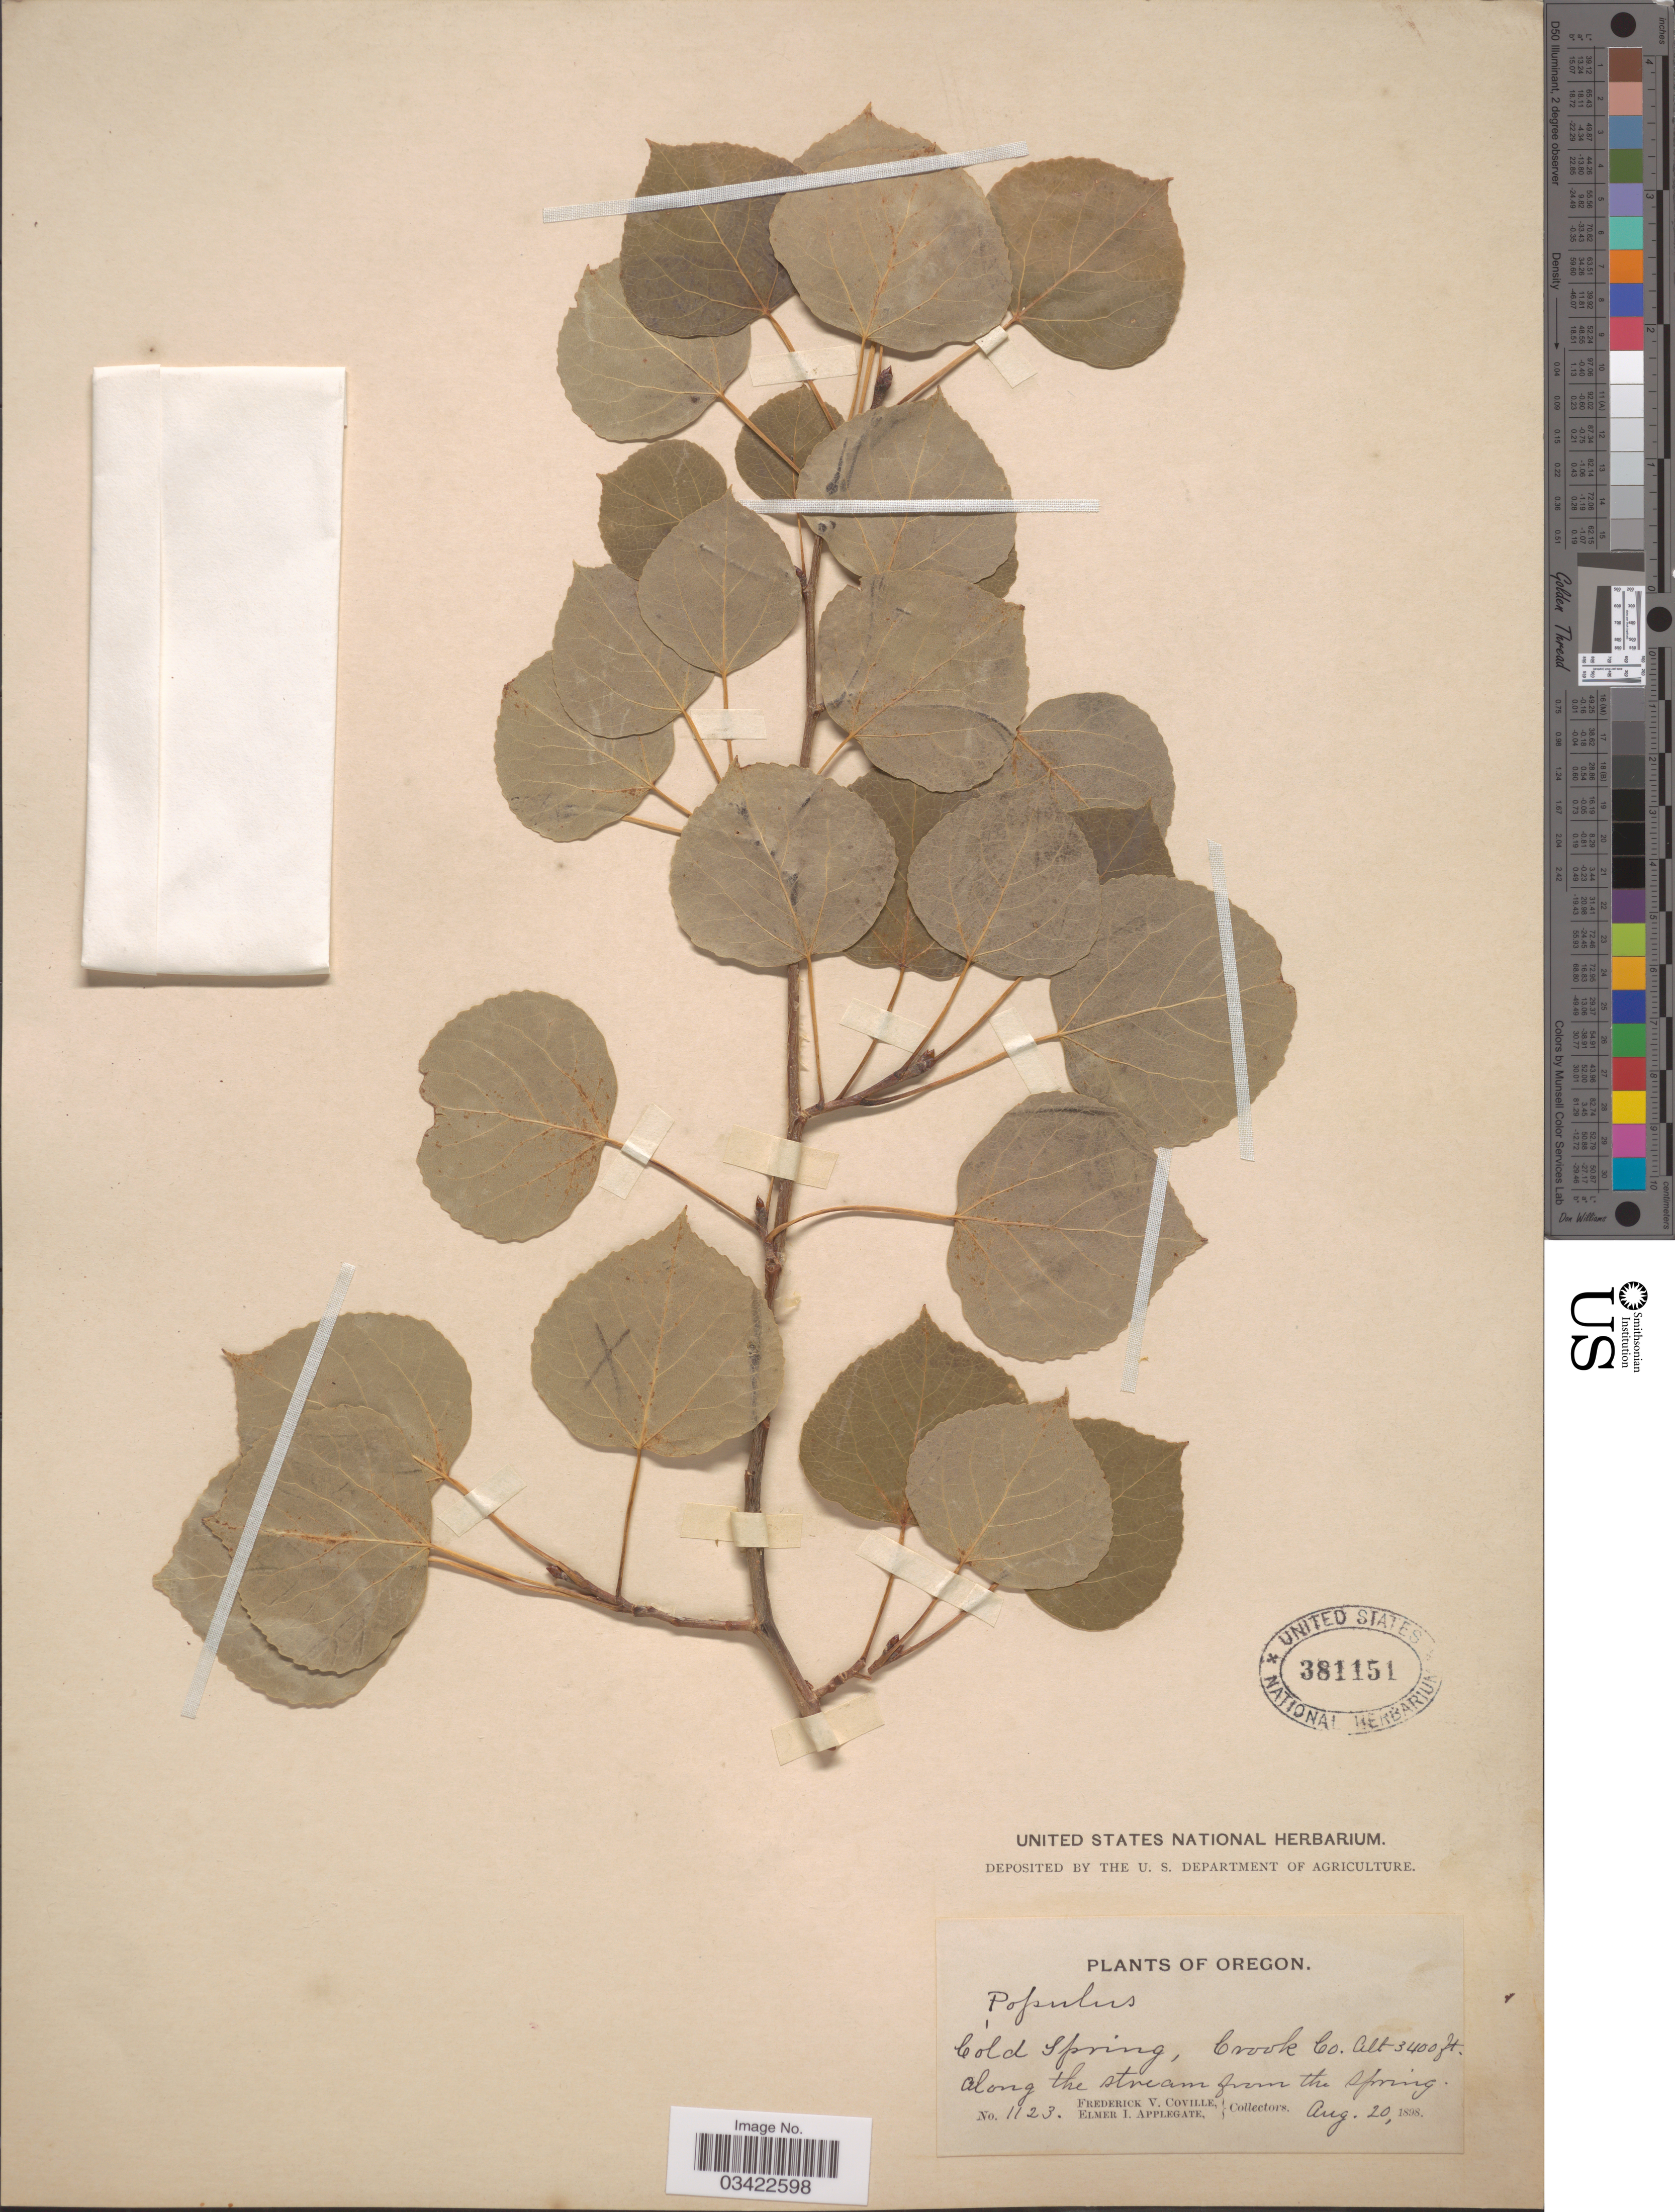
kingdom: Plantae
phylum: Tracheophyta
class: Magnoliopsida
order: Malpighiales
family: Salicaceae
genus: Populus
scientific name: Populus tremuloides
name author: Michx.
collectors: F. V. Coville & E. I. Applegate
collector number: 1123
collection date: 1898-08-20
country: United States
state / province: Oregon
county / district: Crook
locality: Cold Spring, Crook Co. Along the stream from the spring.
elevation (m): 1036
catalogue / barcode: US 381151